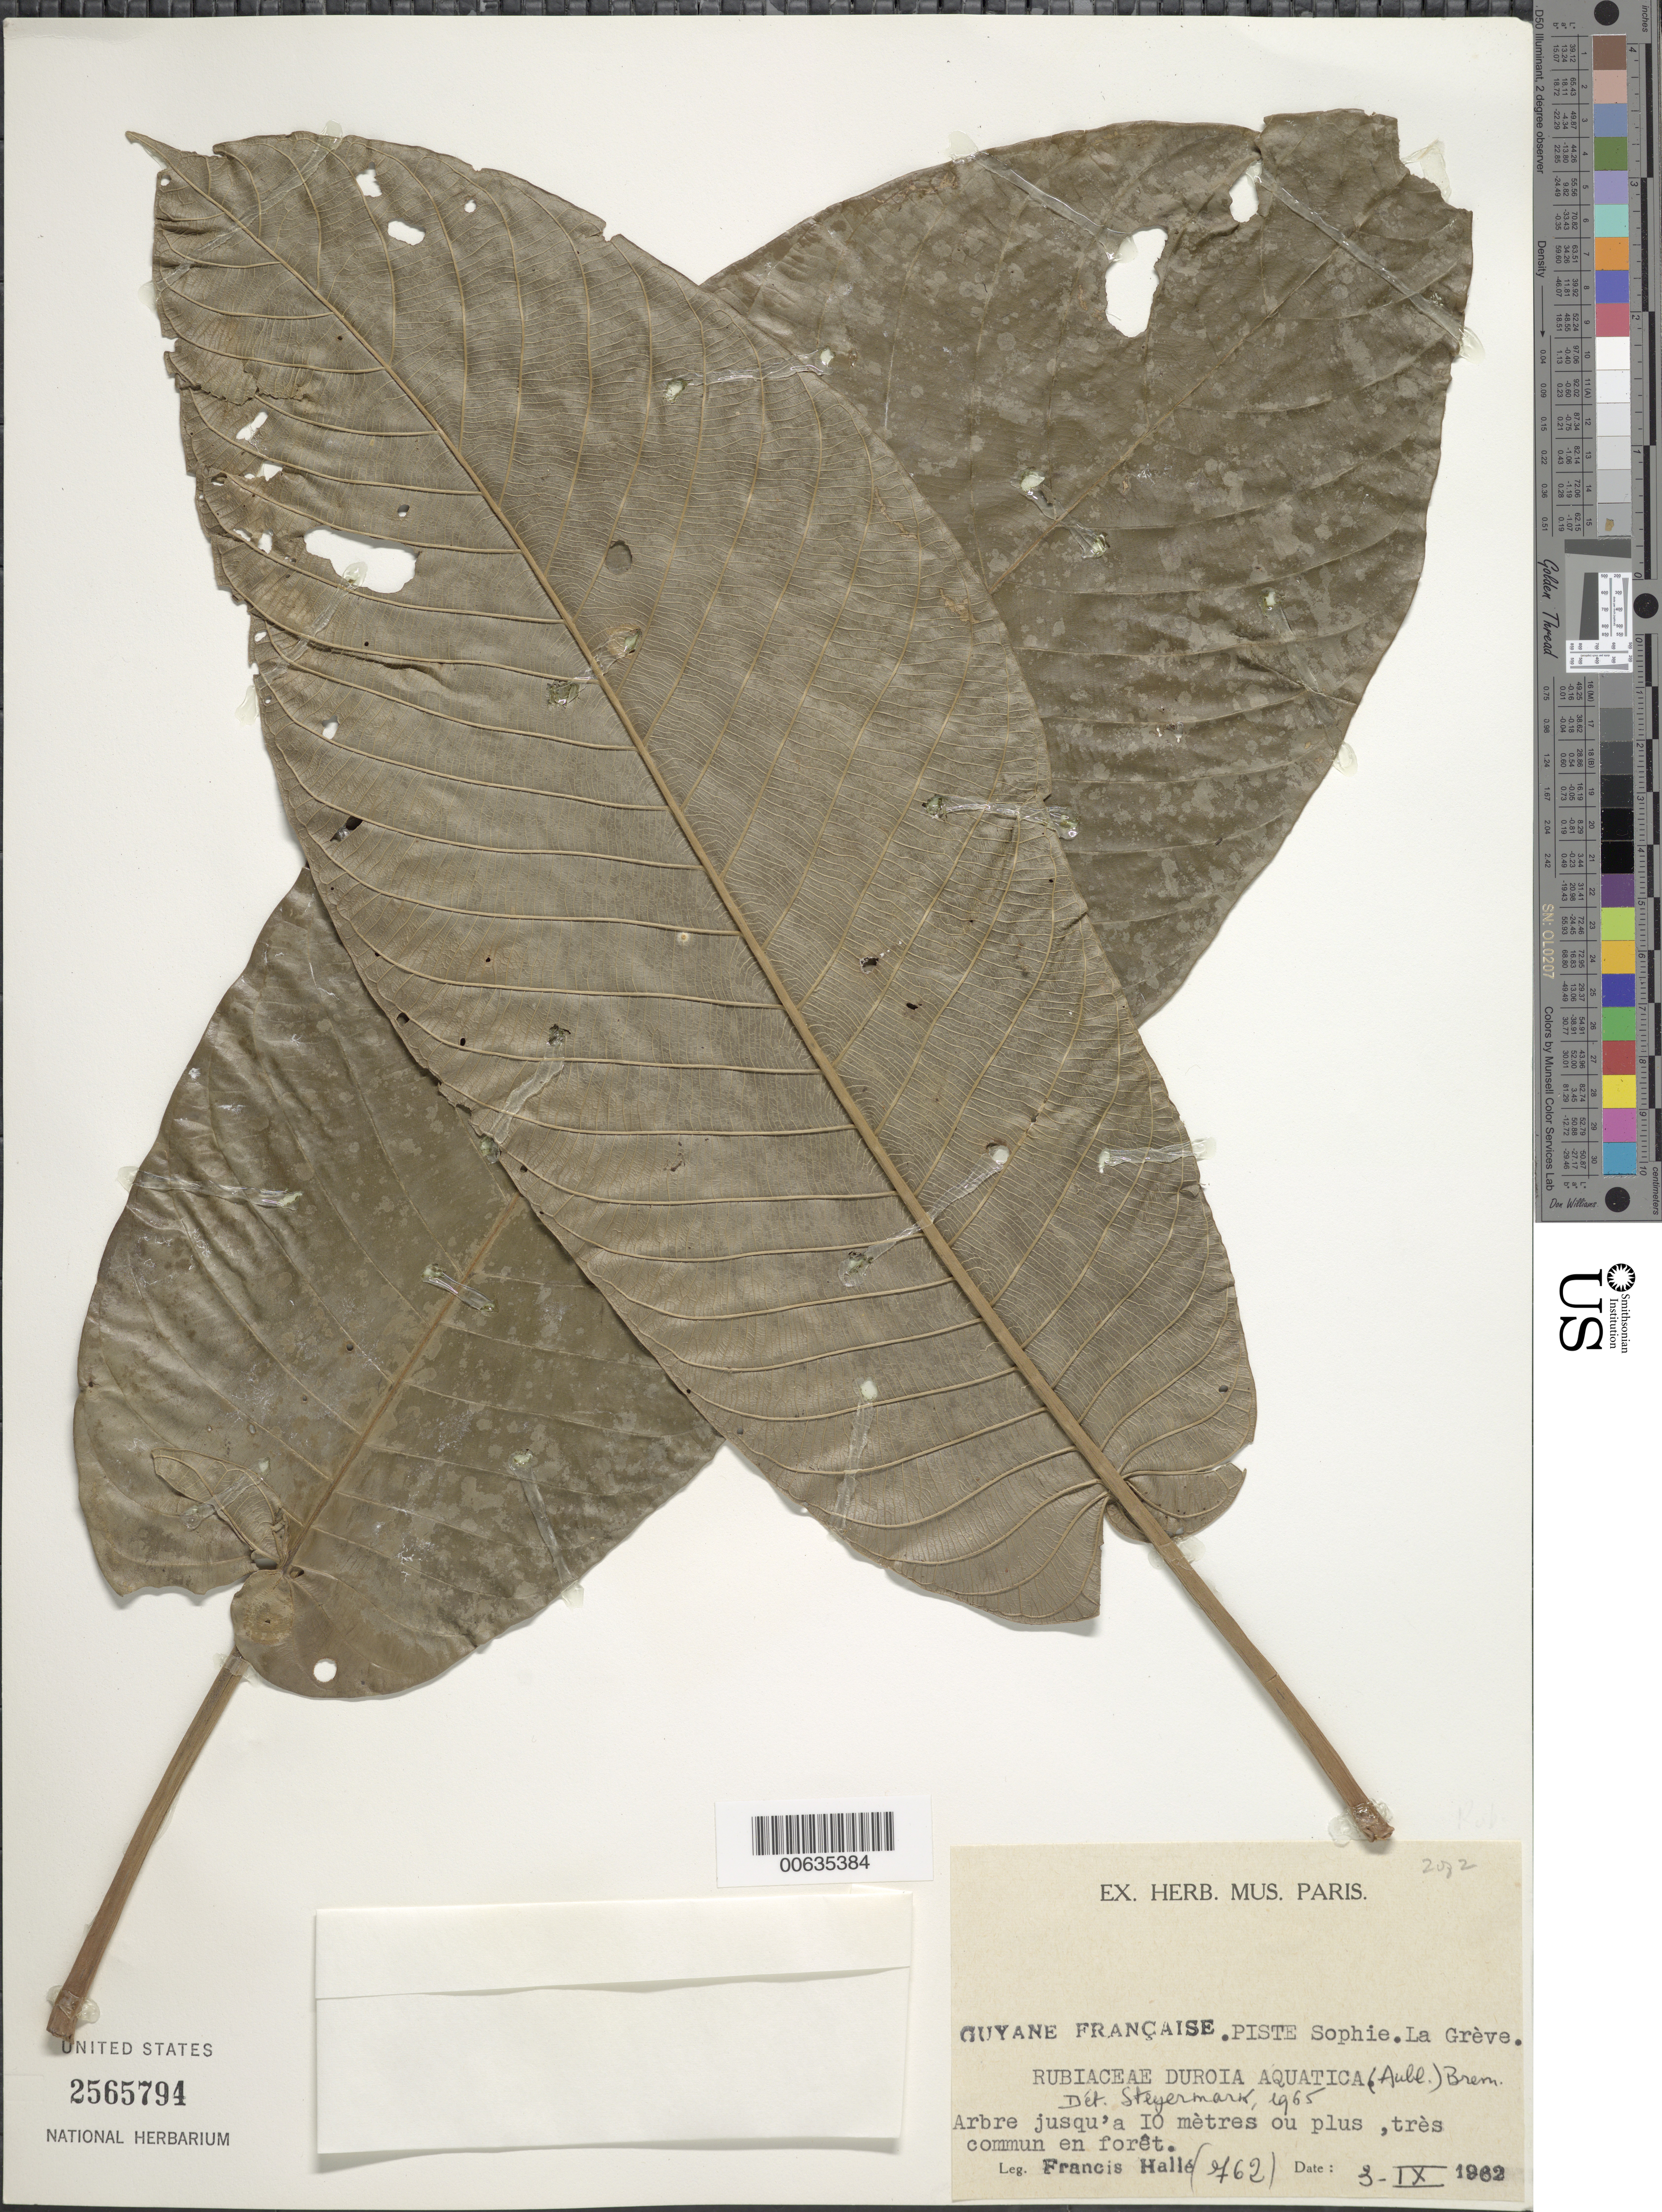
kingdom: Plantae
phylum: Tracheophyta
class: Magnoliopsida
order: Gentianales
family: Rubiaceae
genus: Duroia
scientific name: Duroia aquatica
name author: (Aubl.) Bremek.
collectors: F. Hallé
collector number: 762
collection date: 1962-09-03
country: French Guiana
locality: Guyane Française. Piste Sophie. La Grève.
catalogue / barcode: US 2565794